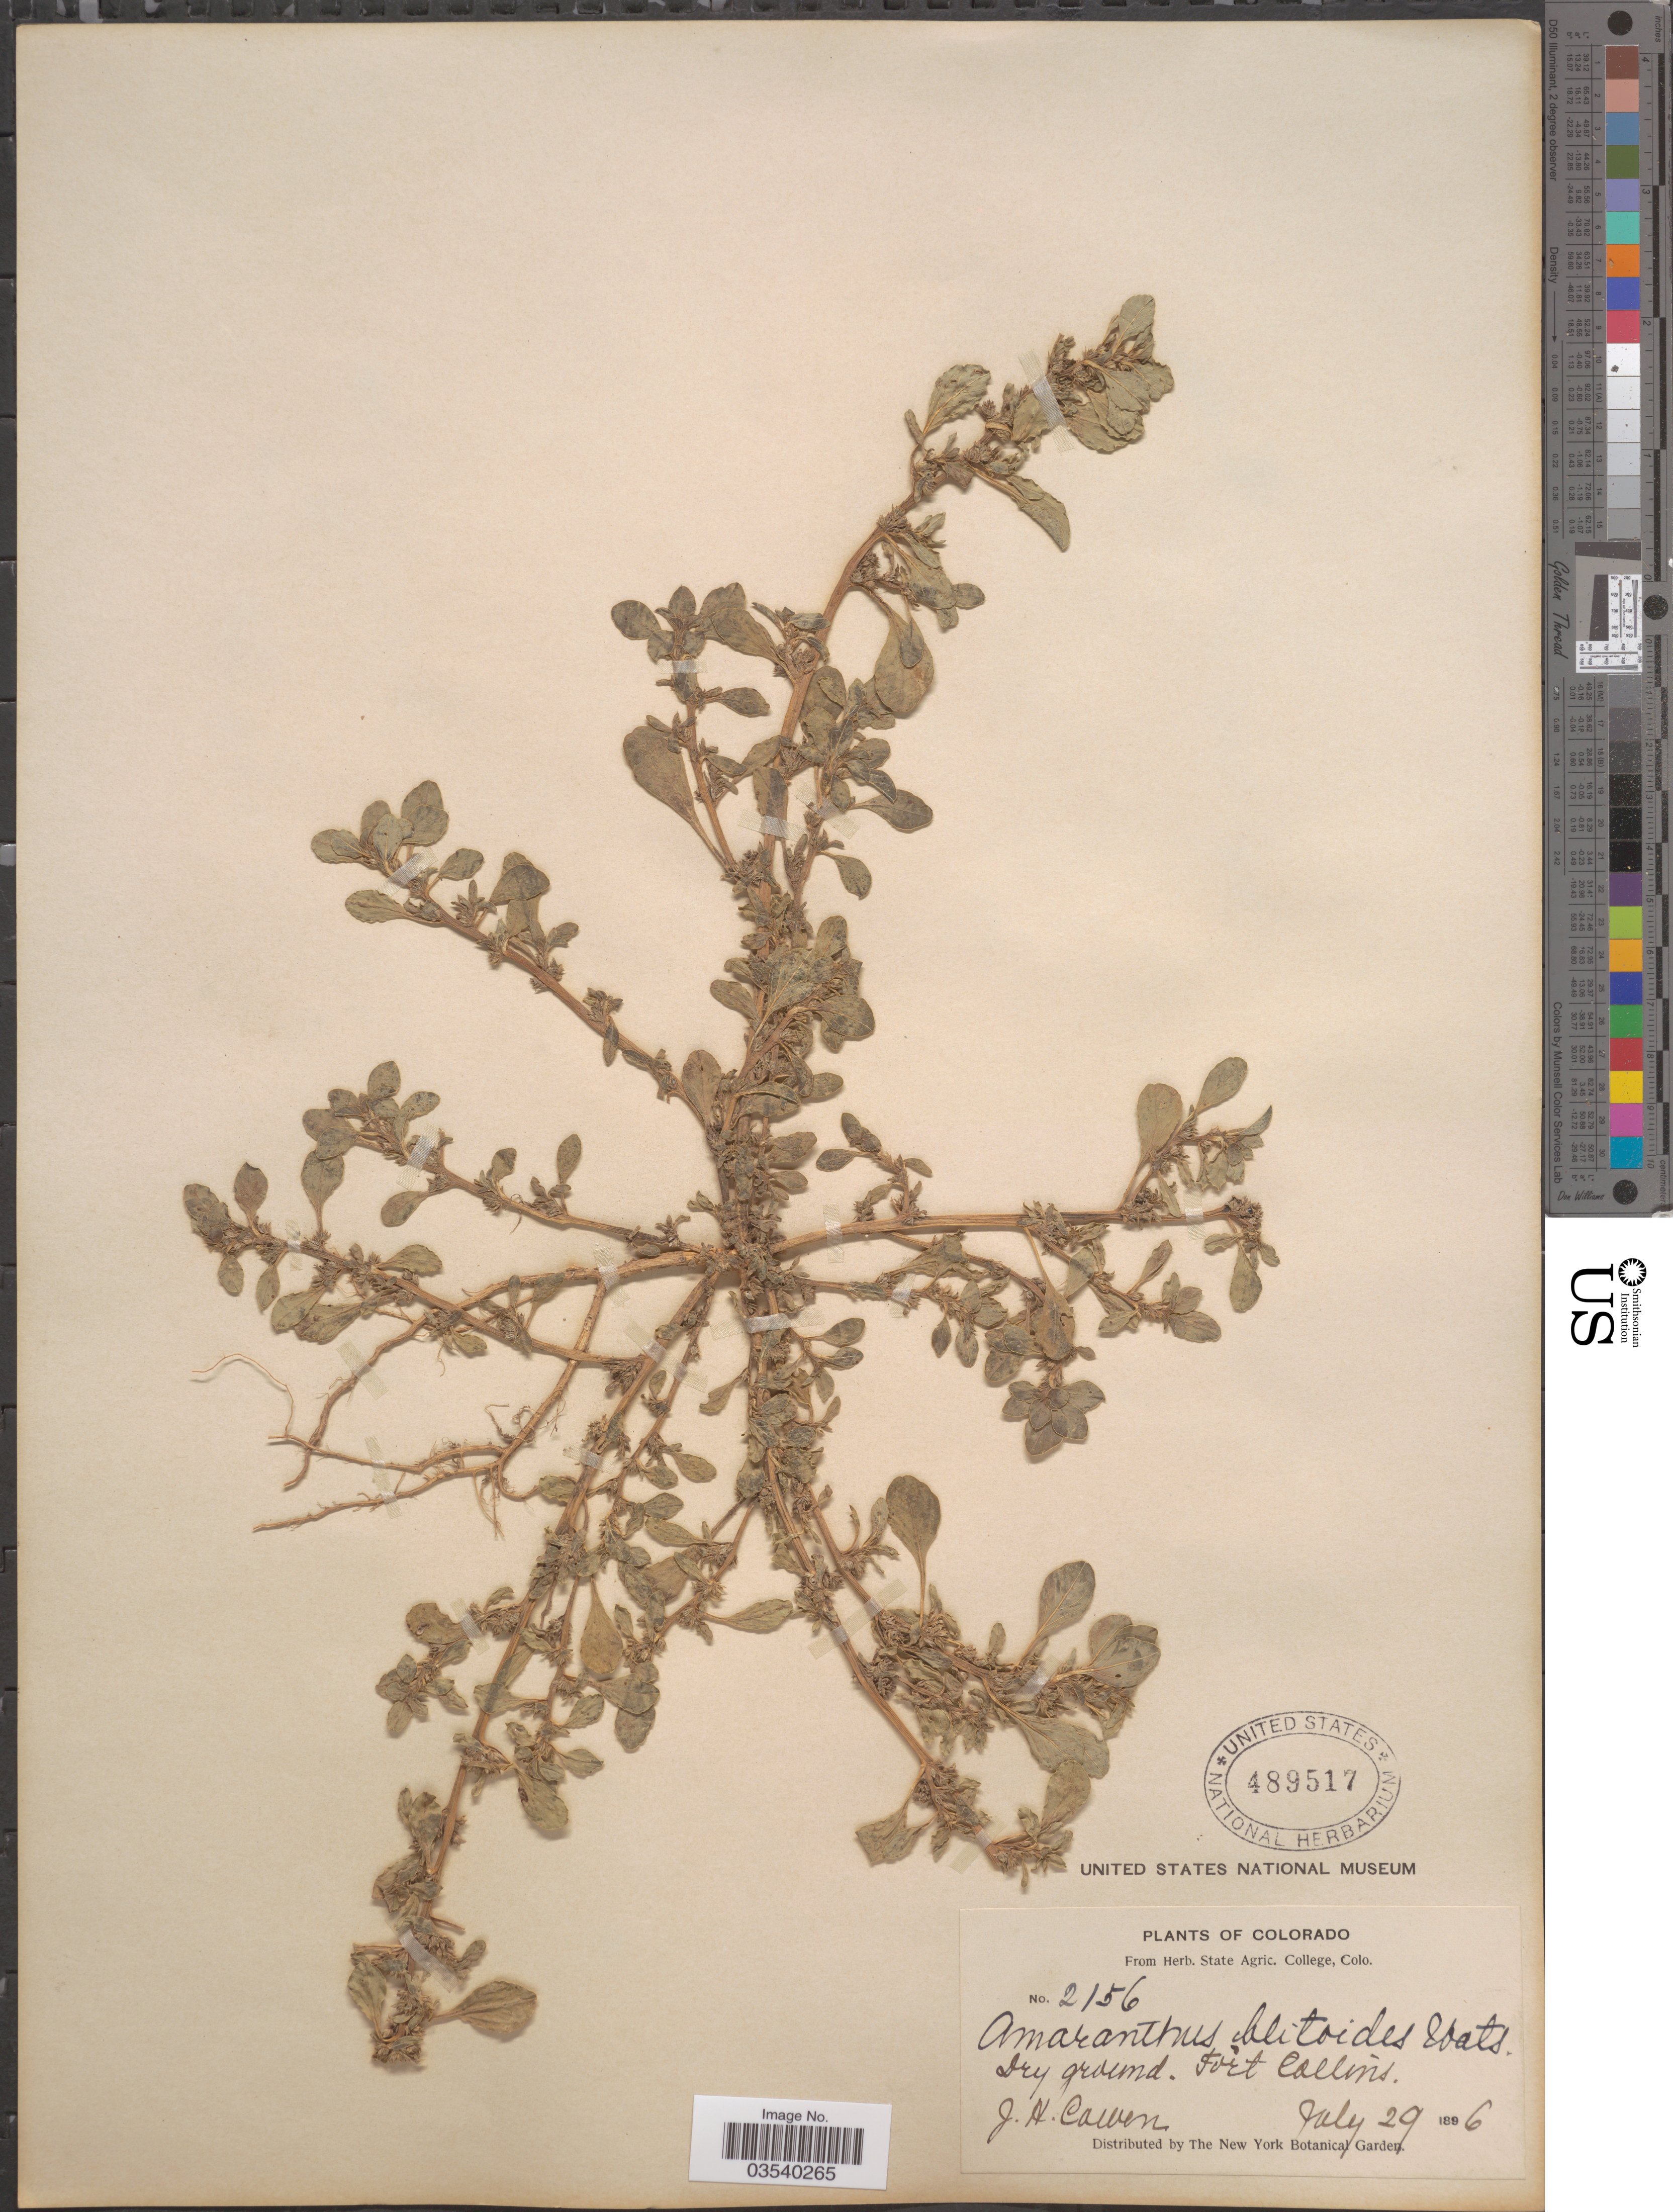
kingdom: Plantae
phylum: Tracheophyta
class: Magnoliopsida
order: Caryophyllales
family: Amaranthaceae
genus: Amaranthus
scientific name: Amaranthus blitoides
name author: S. Watson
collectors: J. H. Cowen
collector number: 2156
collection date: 1896-07-29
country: United States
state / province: Colorado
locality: Dry ground. Fort Collins.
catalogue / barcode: US 489517